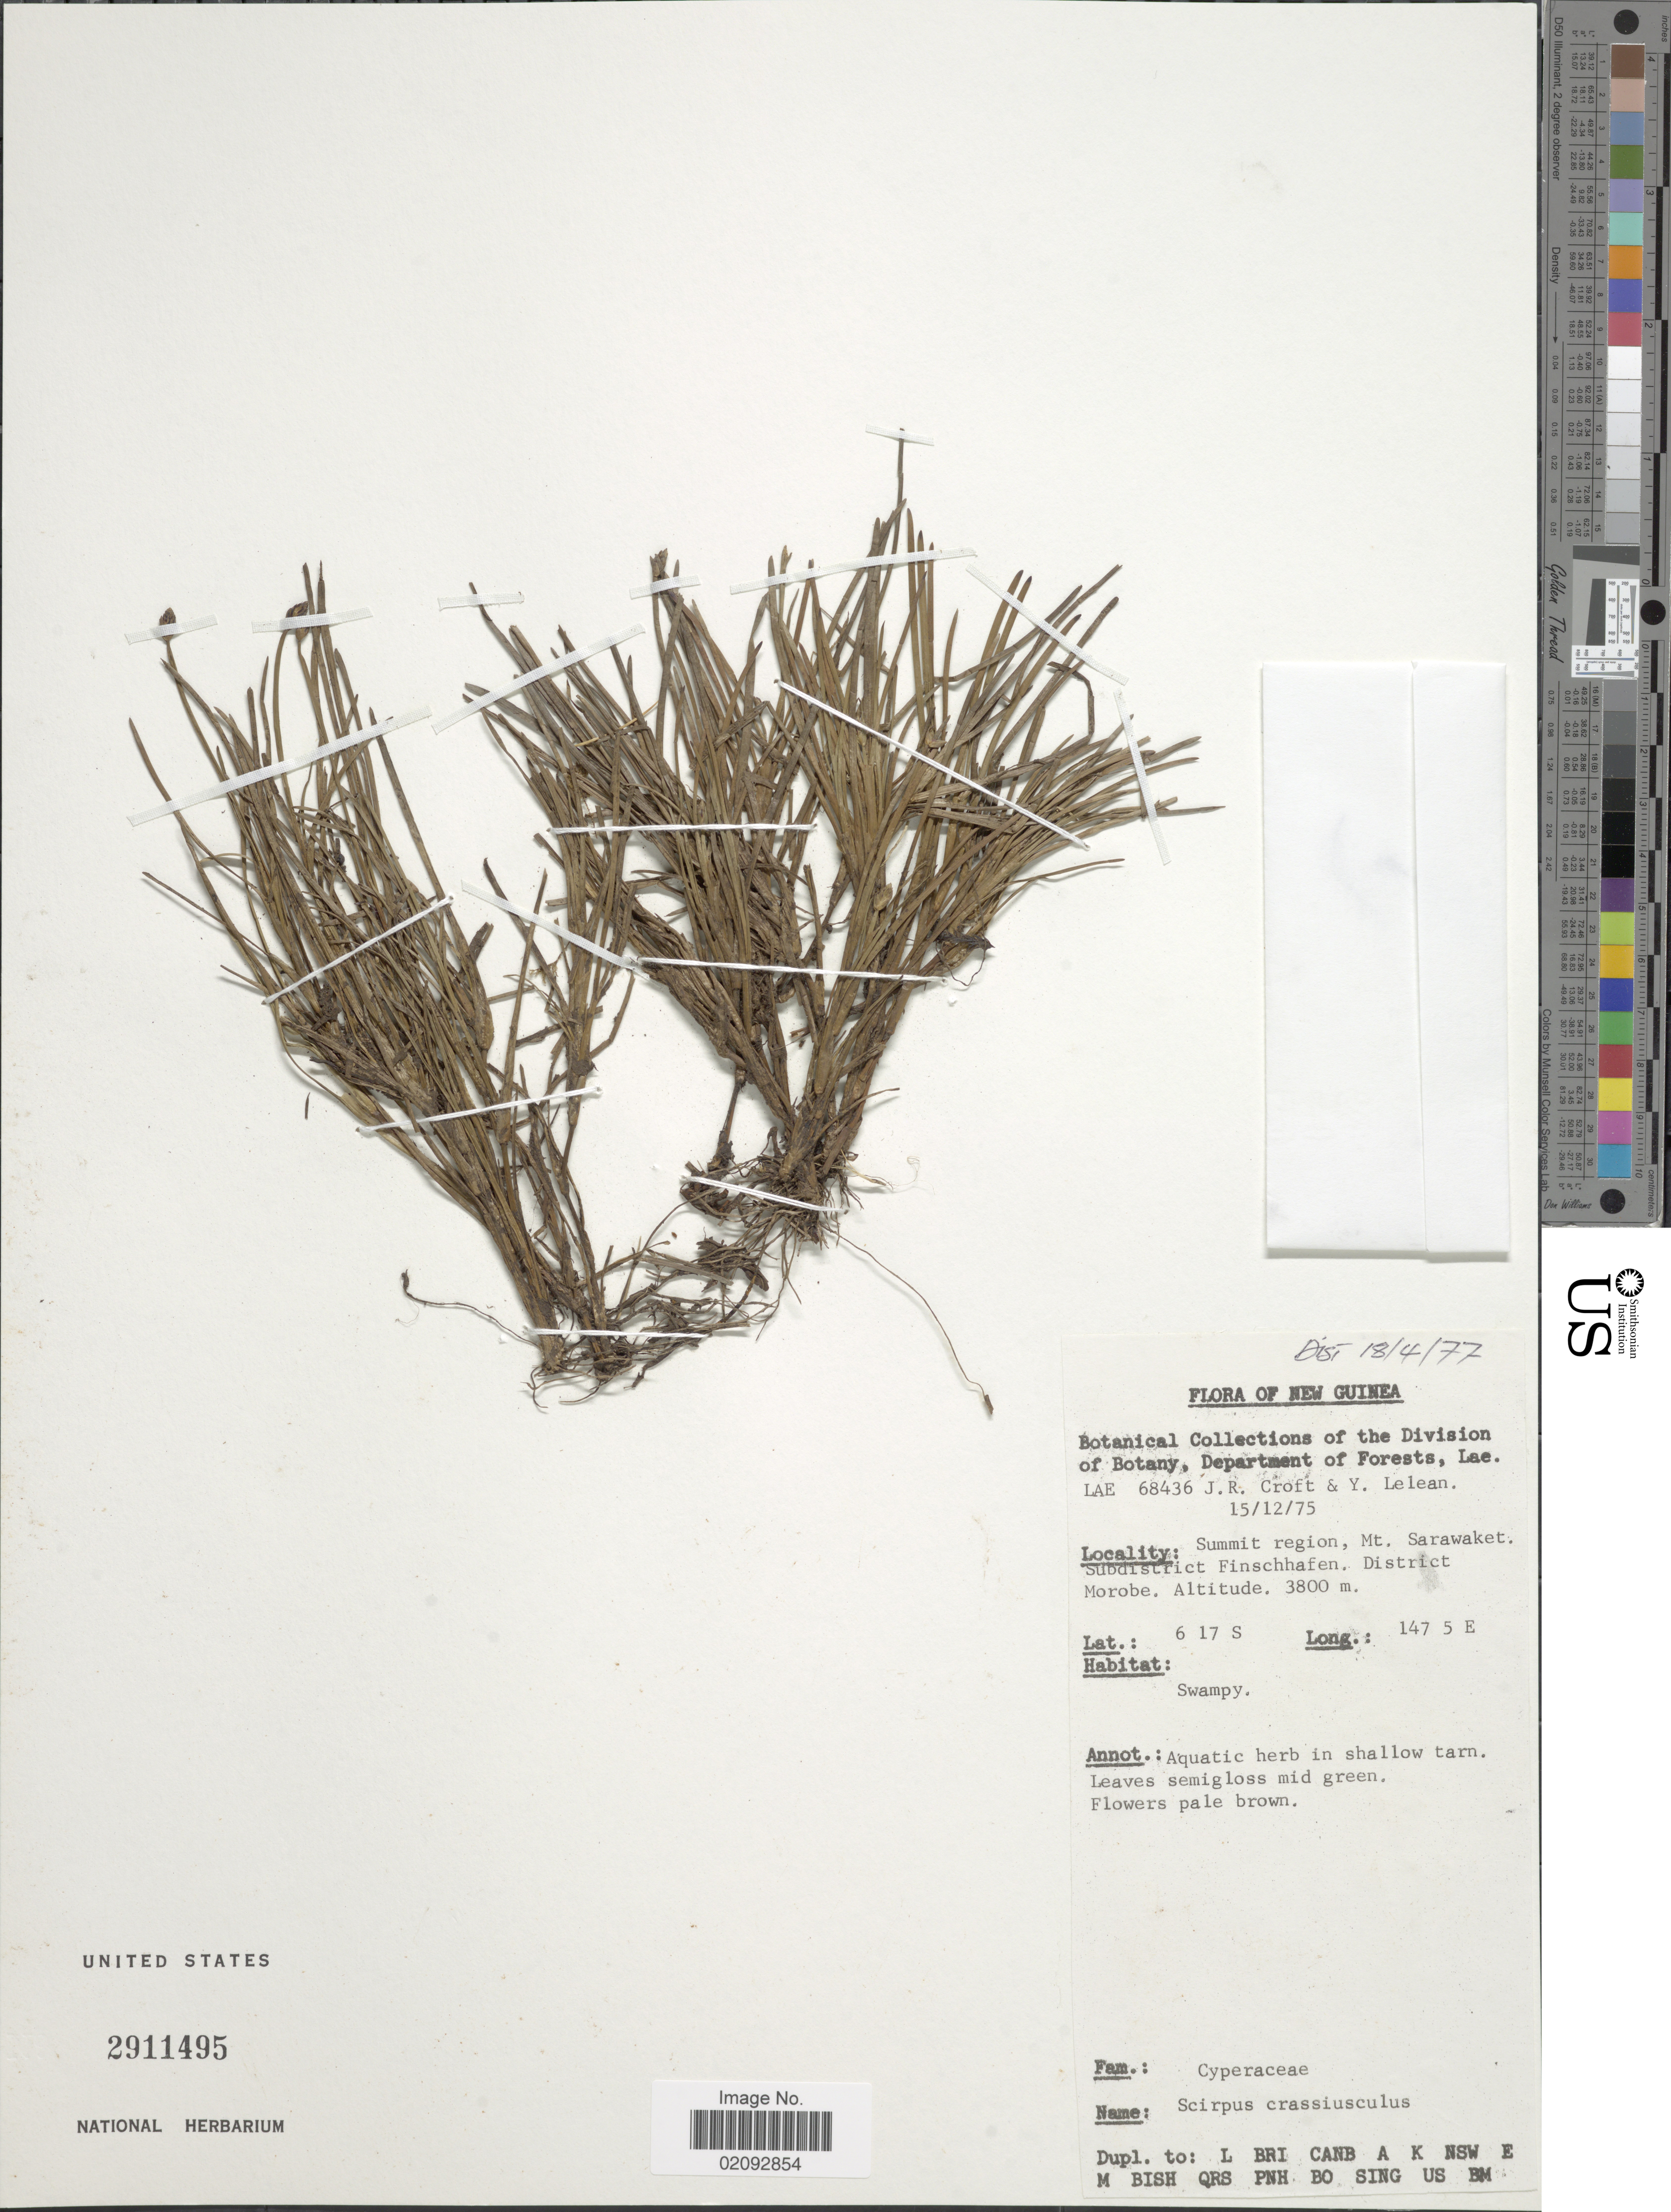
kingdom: Plantae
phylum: Tracheophyta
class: Liliopsida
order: Poales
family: Cyperaceae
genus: Isolepis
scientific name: Isolepis crassiuscula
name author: Hook. f.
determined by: Strong, Mark T., (BOT), Smithsonian Institution - National Museum of Natural History (UNITED STATES)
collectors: J. R. Croft & Y. Lelean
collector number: LAE 68436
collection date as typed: Transcribed d/m/y: 15/12/75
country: Papua New Guinea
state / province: Morobe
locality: New Guinea, Summit region, Mt Sarawaket. Subdistrict Finschhafen District Morobe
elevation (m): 3800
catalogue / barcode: US 2911495